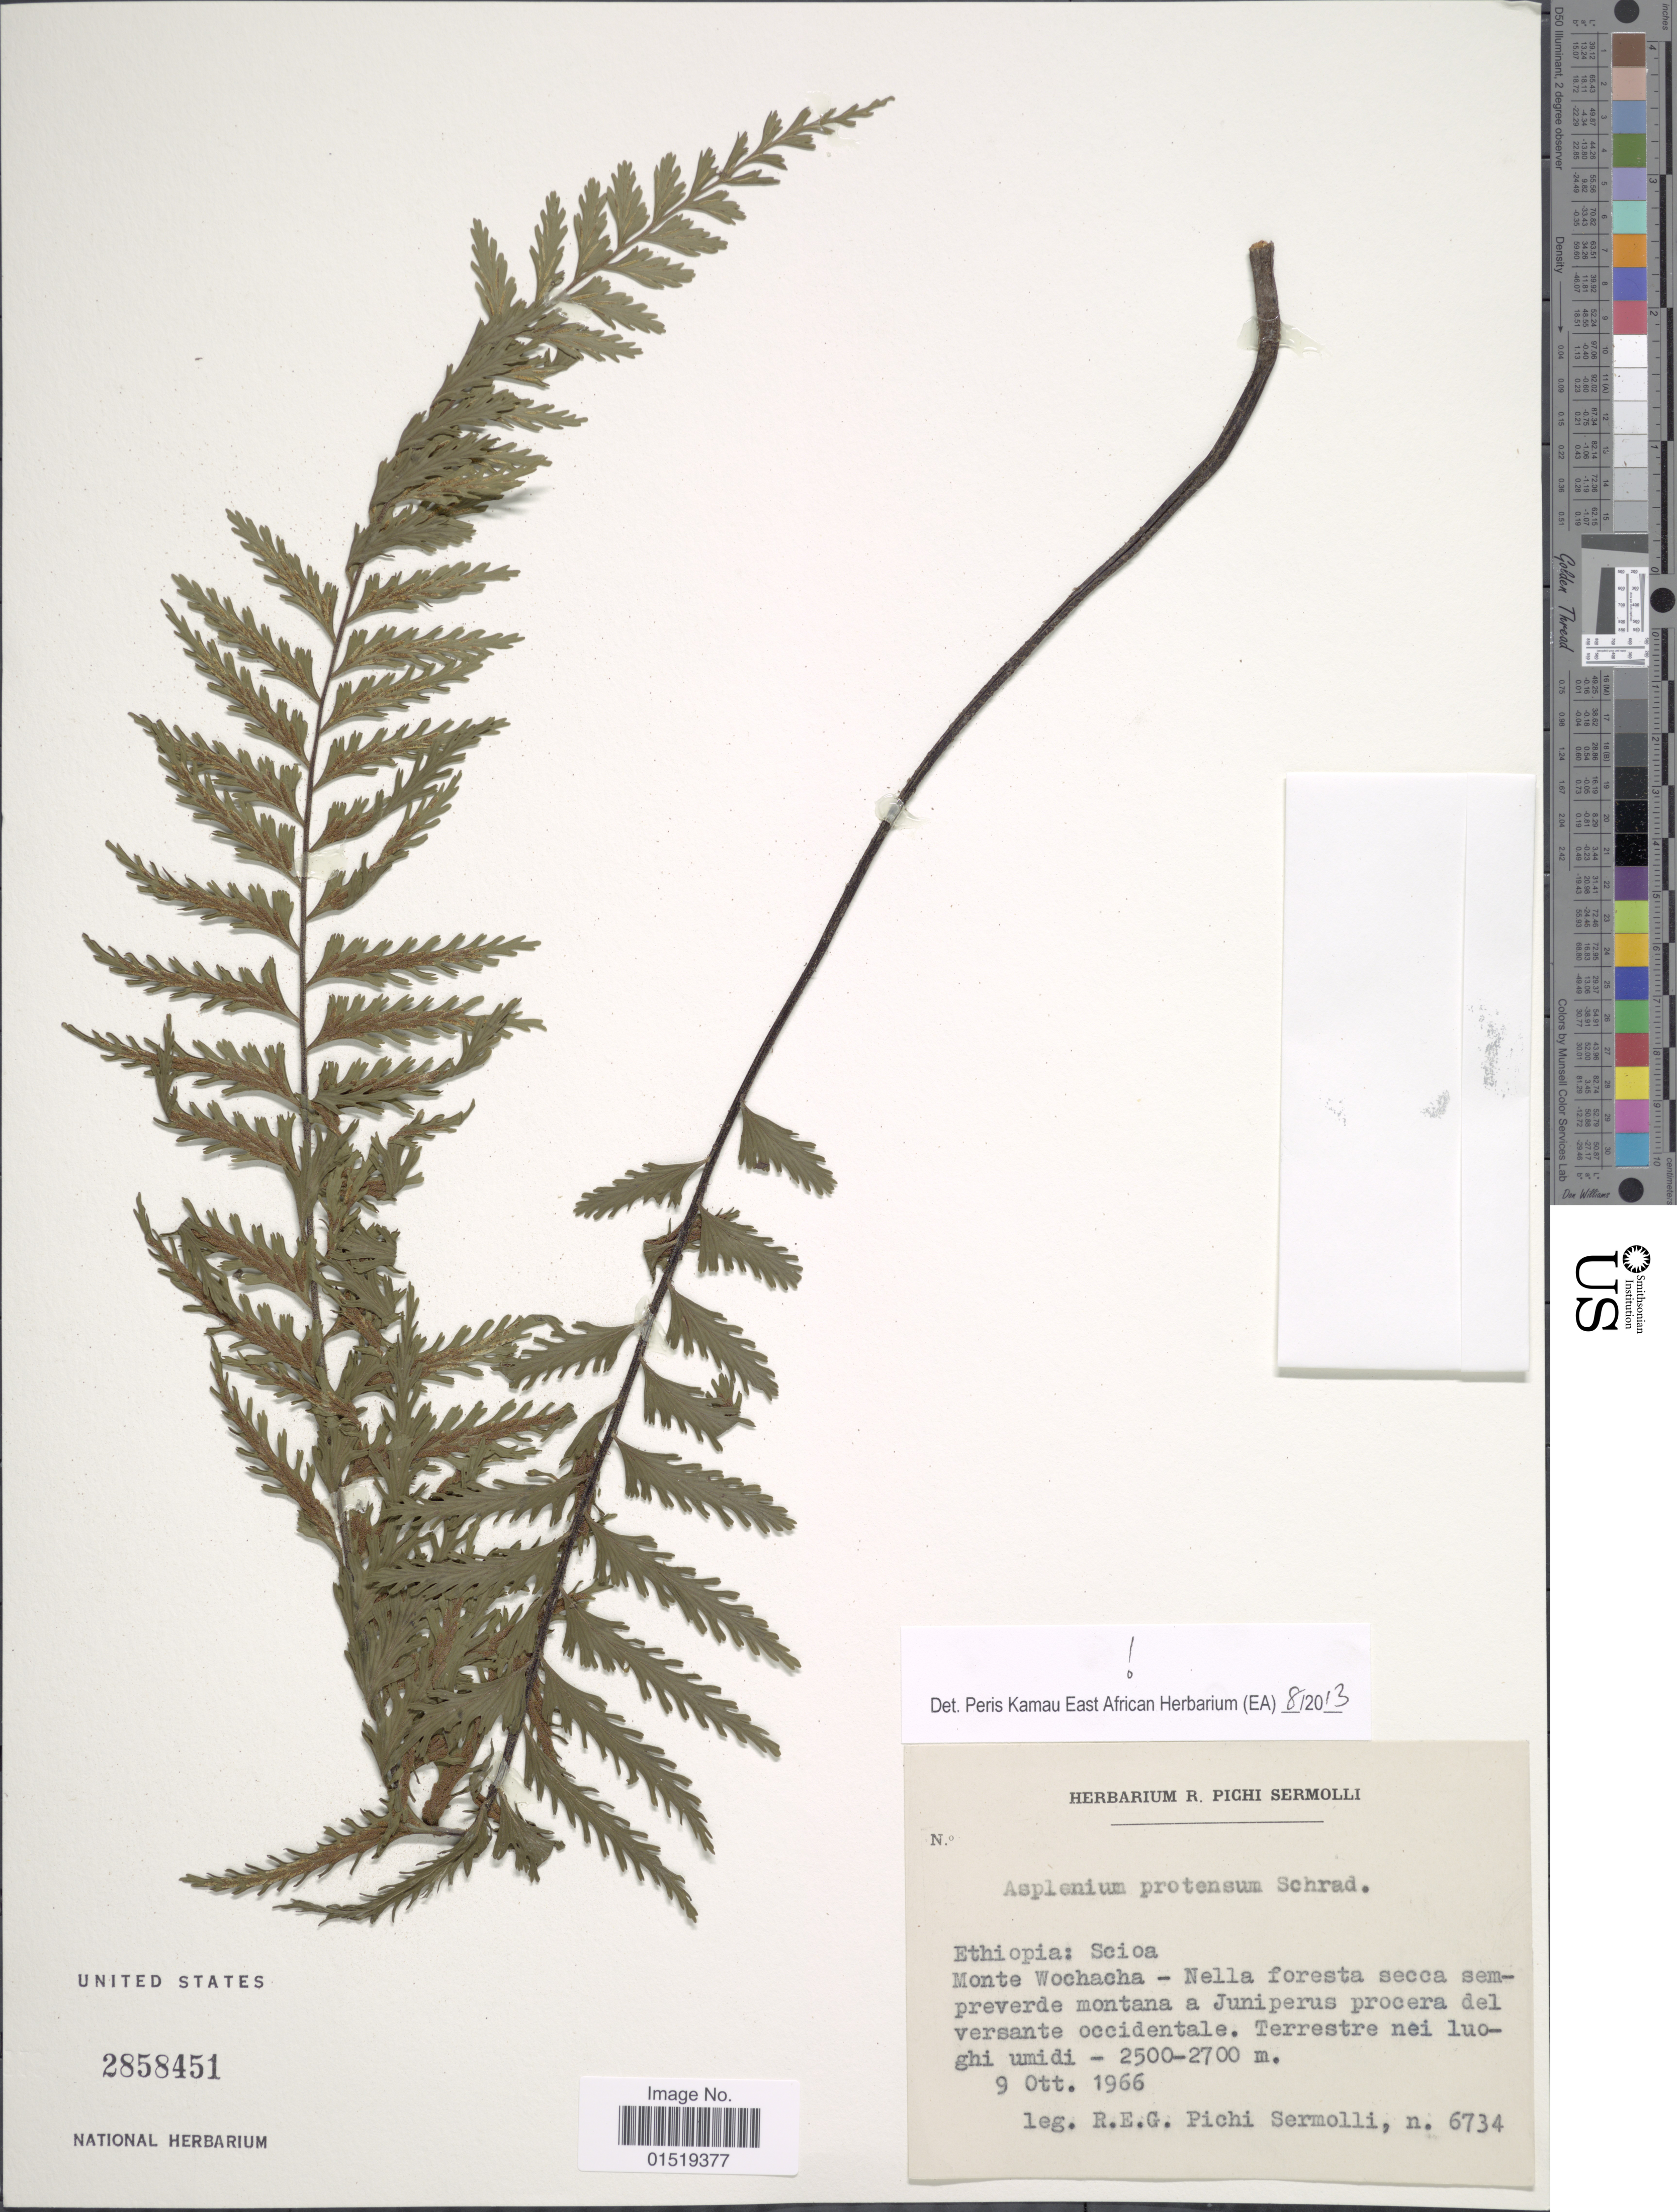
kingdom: Plantae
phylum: Tracheophyta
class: Polypodiopsida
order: Polypodiales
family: Aspleniaceae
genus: Asplenium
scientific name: Asplenium protensum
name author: Schrad.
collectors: R. E. Pichi-Sermolli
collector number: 6734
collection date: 1966-10-09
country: Ethiopia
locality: Scioa. Monte Wochacha - Nella foresta secca sempreverde montana.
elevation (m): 2500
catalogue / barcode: US 2858451